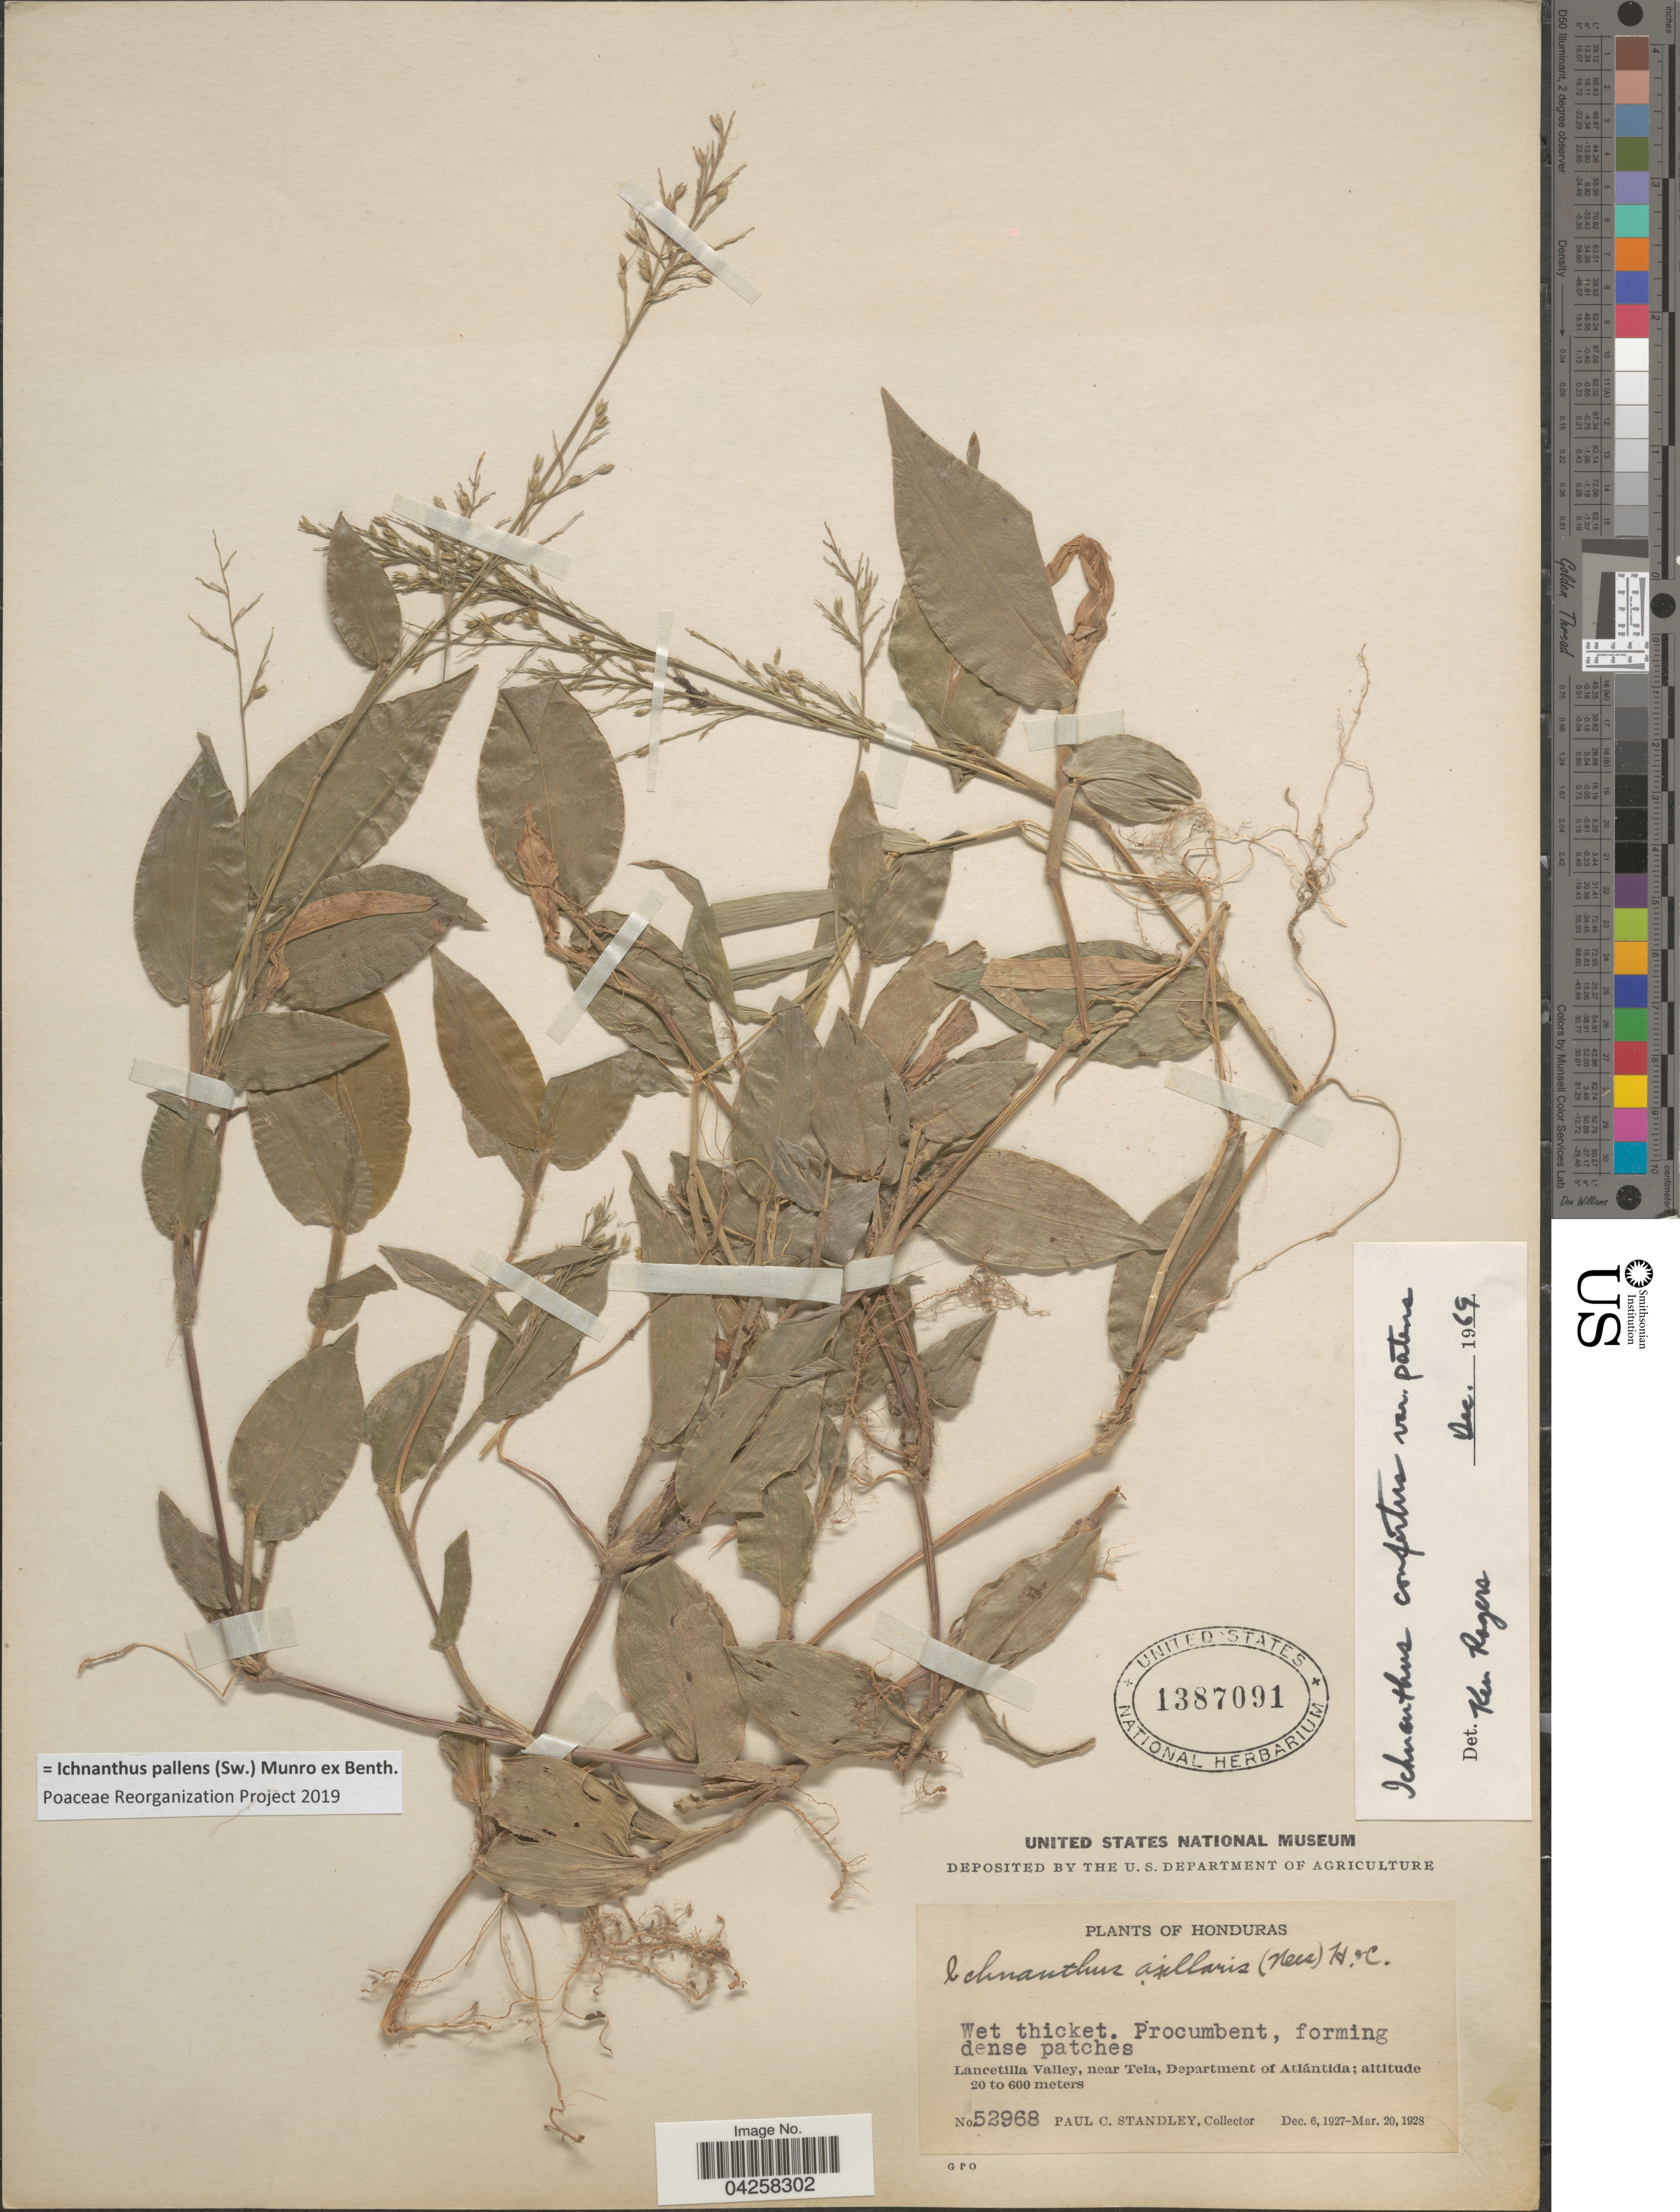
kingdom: Plantae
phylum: Tracheophyta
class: Liliopsida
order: Poales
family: Poaceae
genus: Ichnanthus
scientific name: Ichnanthus pallens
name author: (Sw.) Munro ex Benth.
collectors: P. C. Standley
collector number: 52968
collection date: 1927-12-06/1928-03-20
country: Honduras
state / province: Atlantida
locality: Wet thicket. Lancetilla Valley, near Tela, Department of Atlántida.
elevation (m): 20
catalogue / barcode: US 1387091